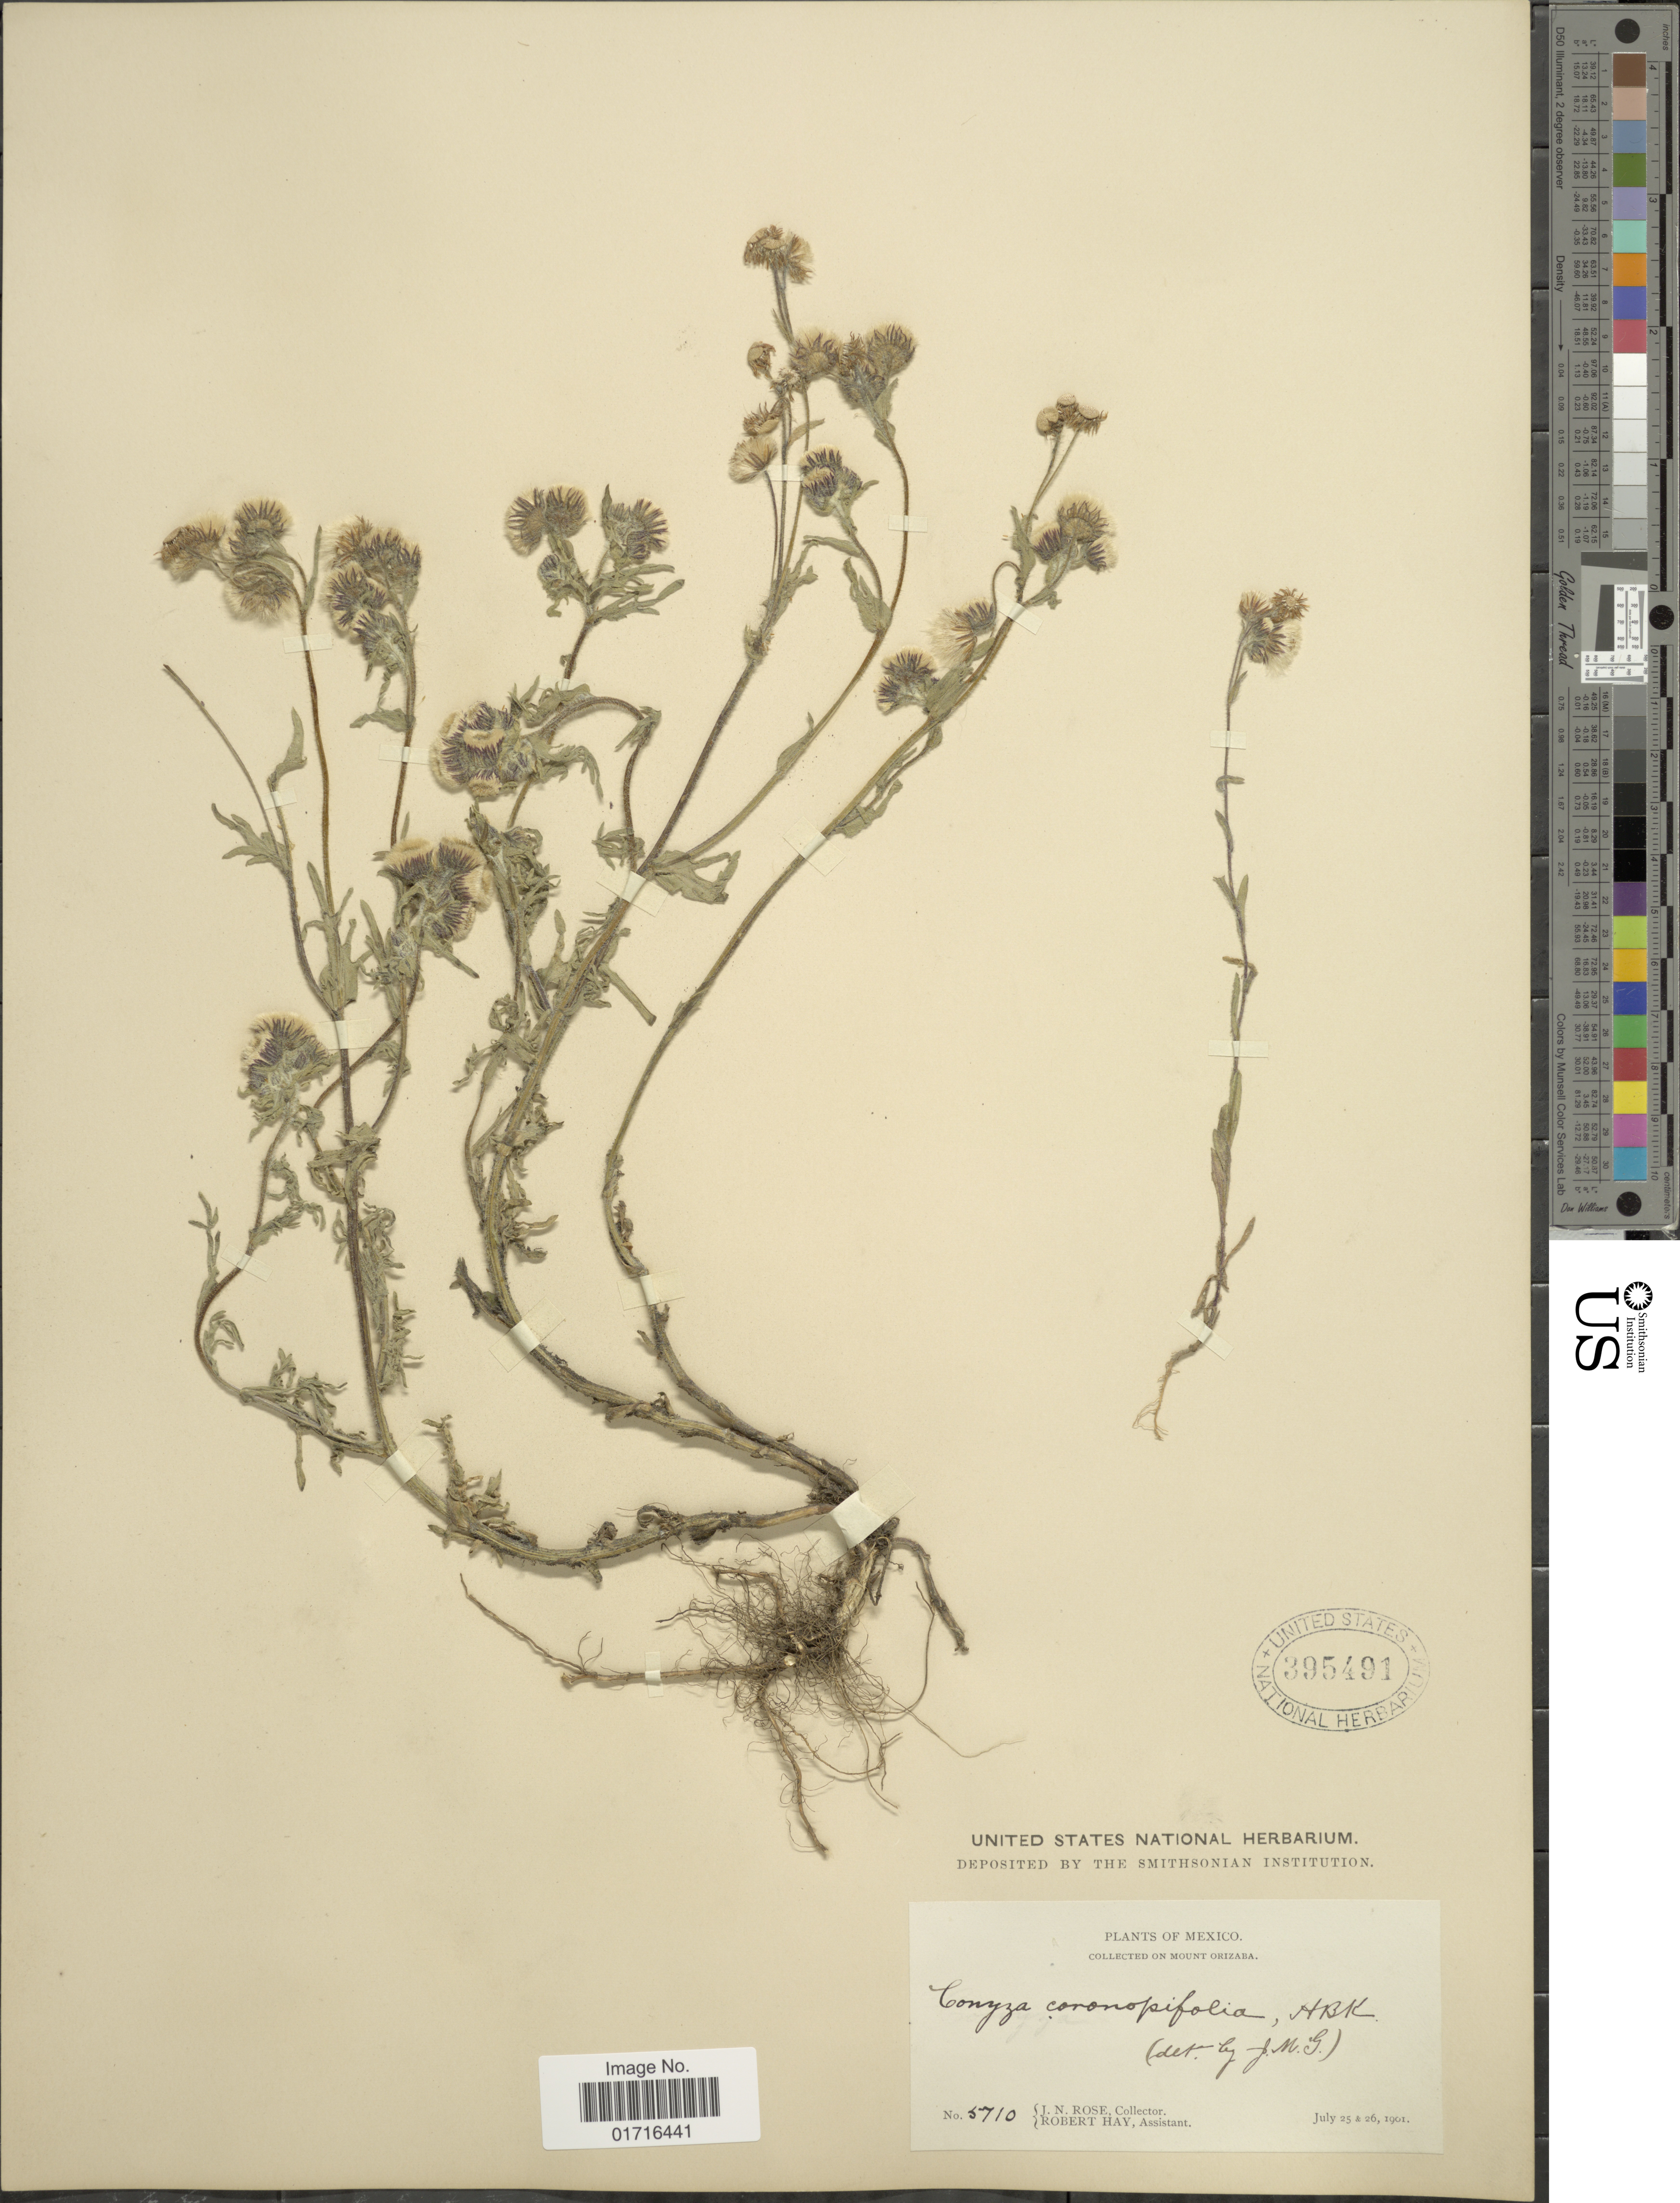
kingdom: Plantae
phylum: Tracheophyta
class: Magnoliopsida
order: Asterales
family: Asteraceae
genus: Conyza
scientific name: Conyza coronopifolia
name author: Kunth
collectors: J. N. Rose & R. H. Hay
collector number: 5710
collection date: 1901-07-25/1901-07-26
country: Mexico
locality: Mount Orizaba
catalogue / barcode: US 395491